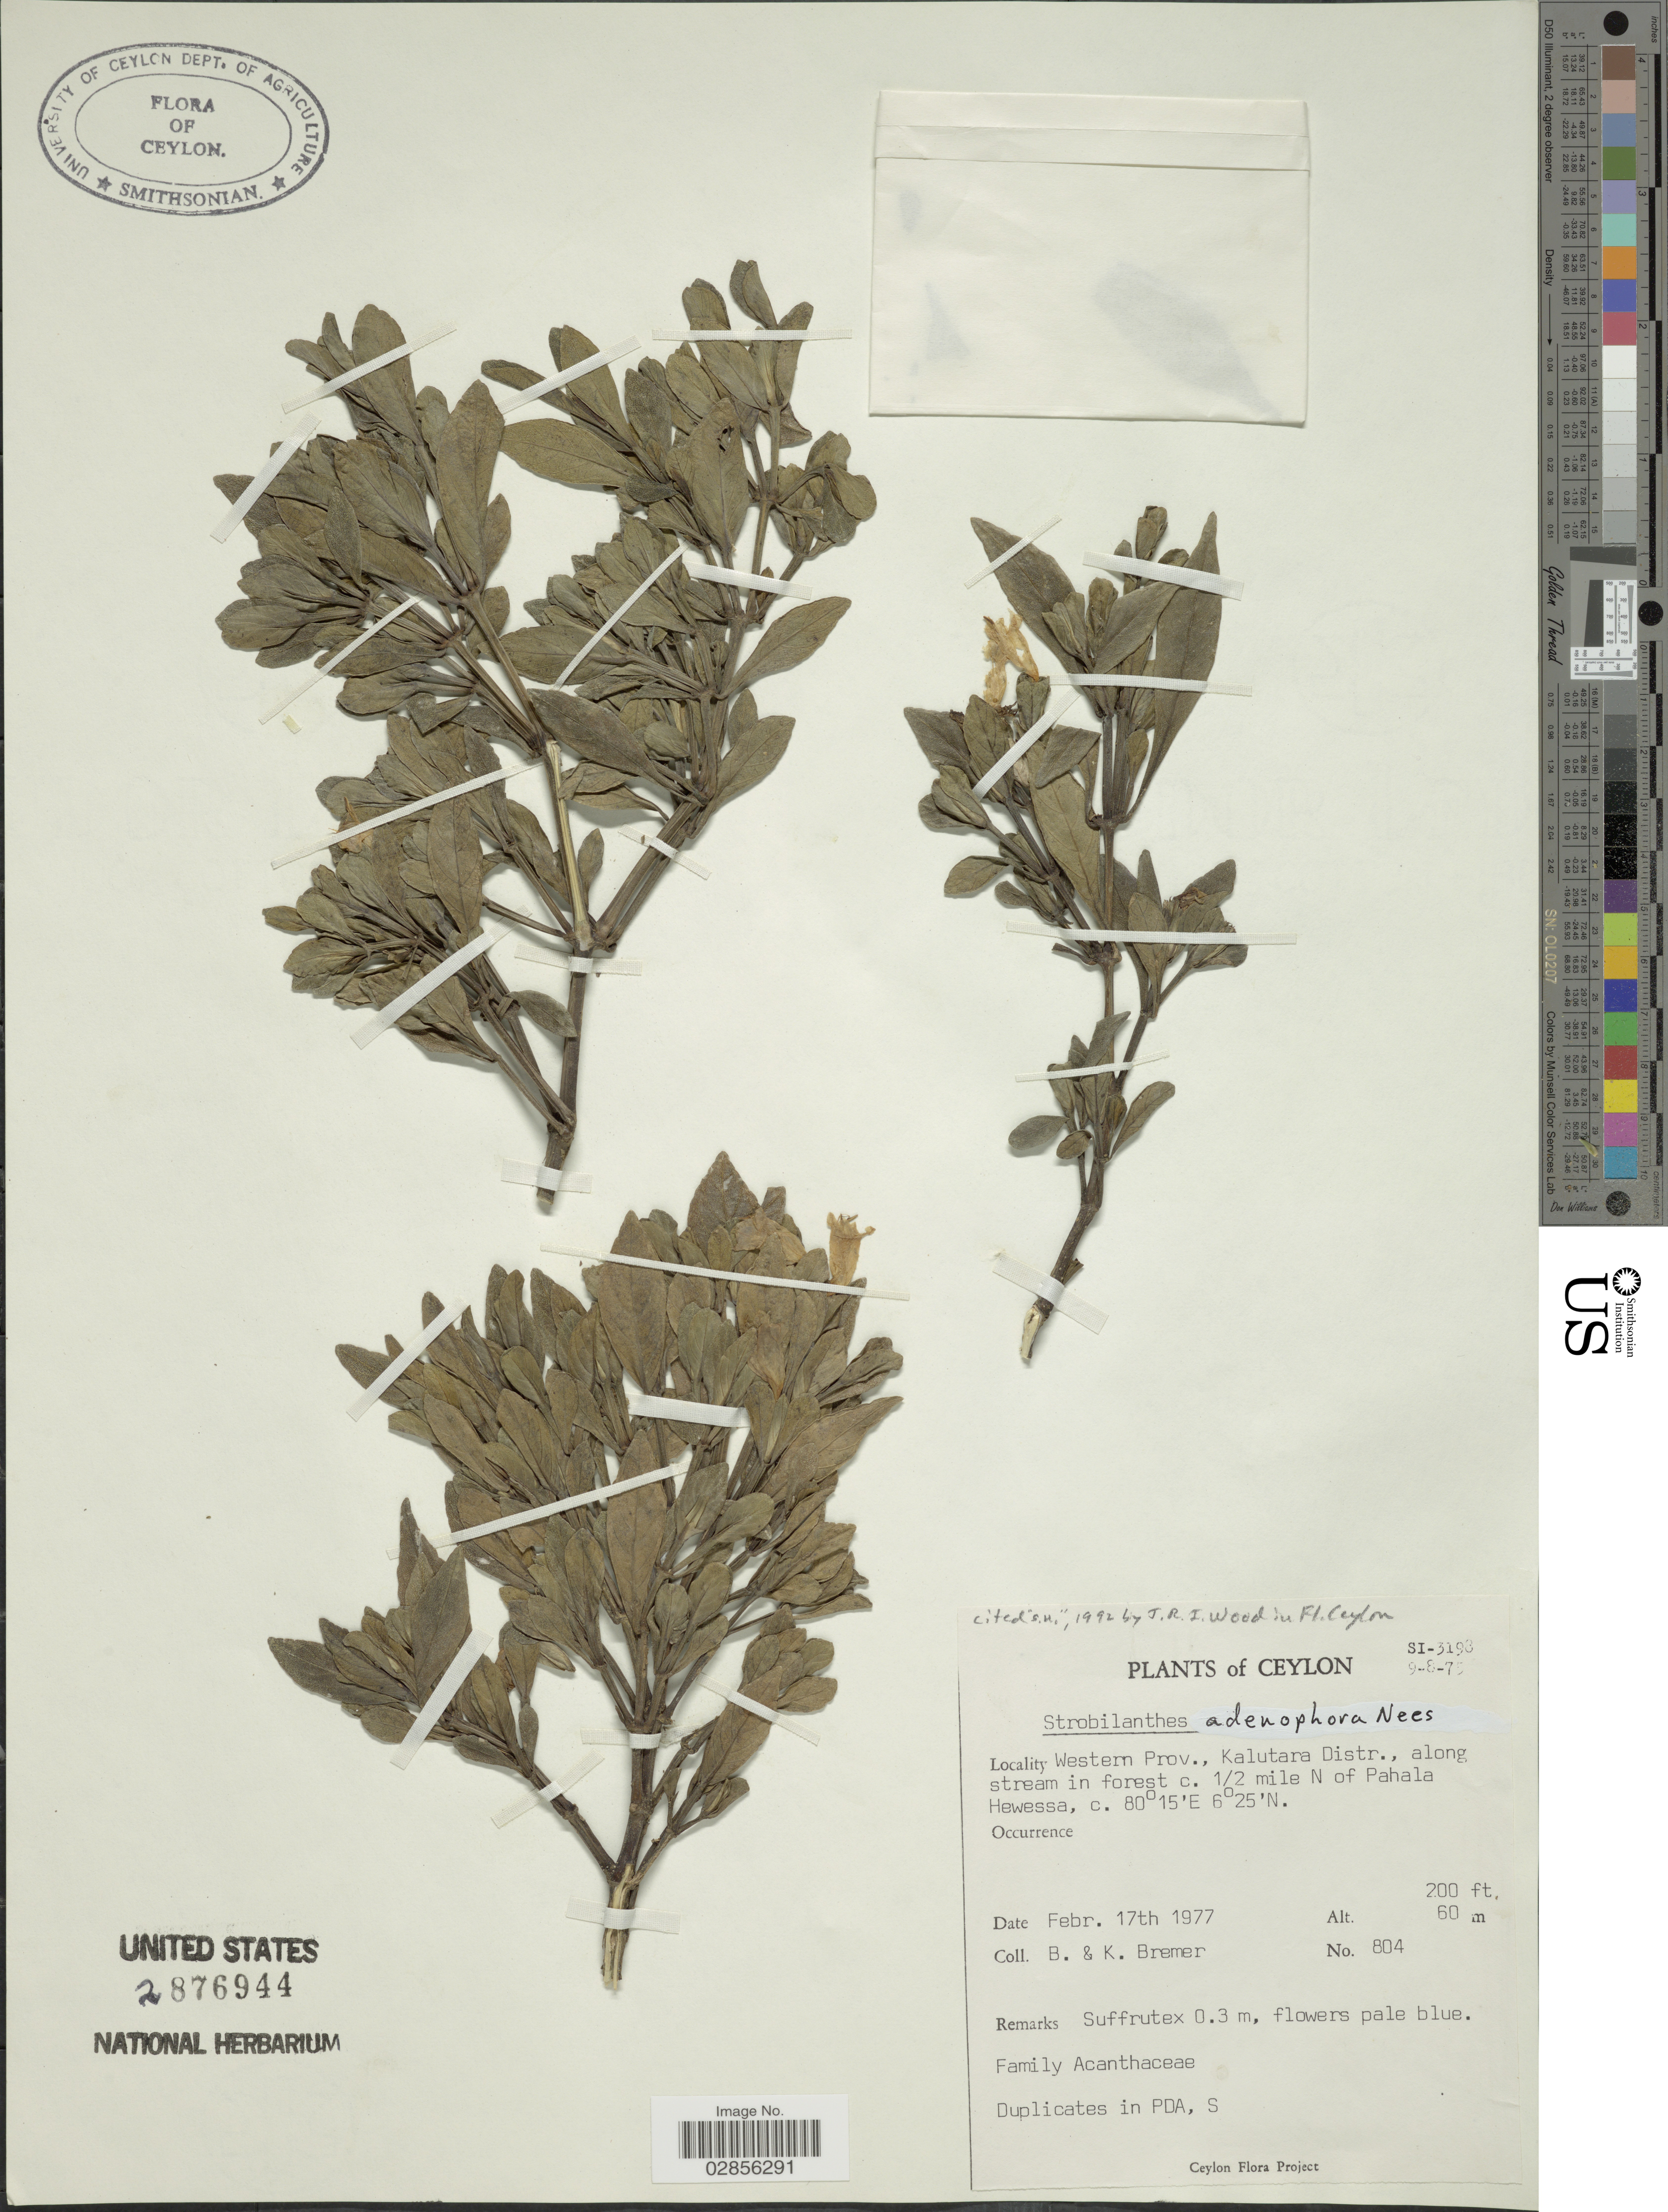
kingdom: Plantae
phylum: Tracheophyta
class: Magnoliopsida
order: Lamiales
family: Acanthaceae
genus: Strobilanthes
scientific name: Strobilanthes adenophora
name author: Bedd.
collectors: B. Bremer & K. Bremer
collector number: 804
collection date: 1977-02-17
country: Sri Lanka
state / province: Western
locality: Ceylon. Kalutara Distr., along stream in forest c. ½ mile N of Pahala Hewessa.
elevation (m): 61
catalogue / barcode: US 2876944